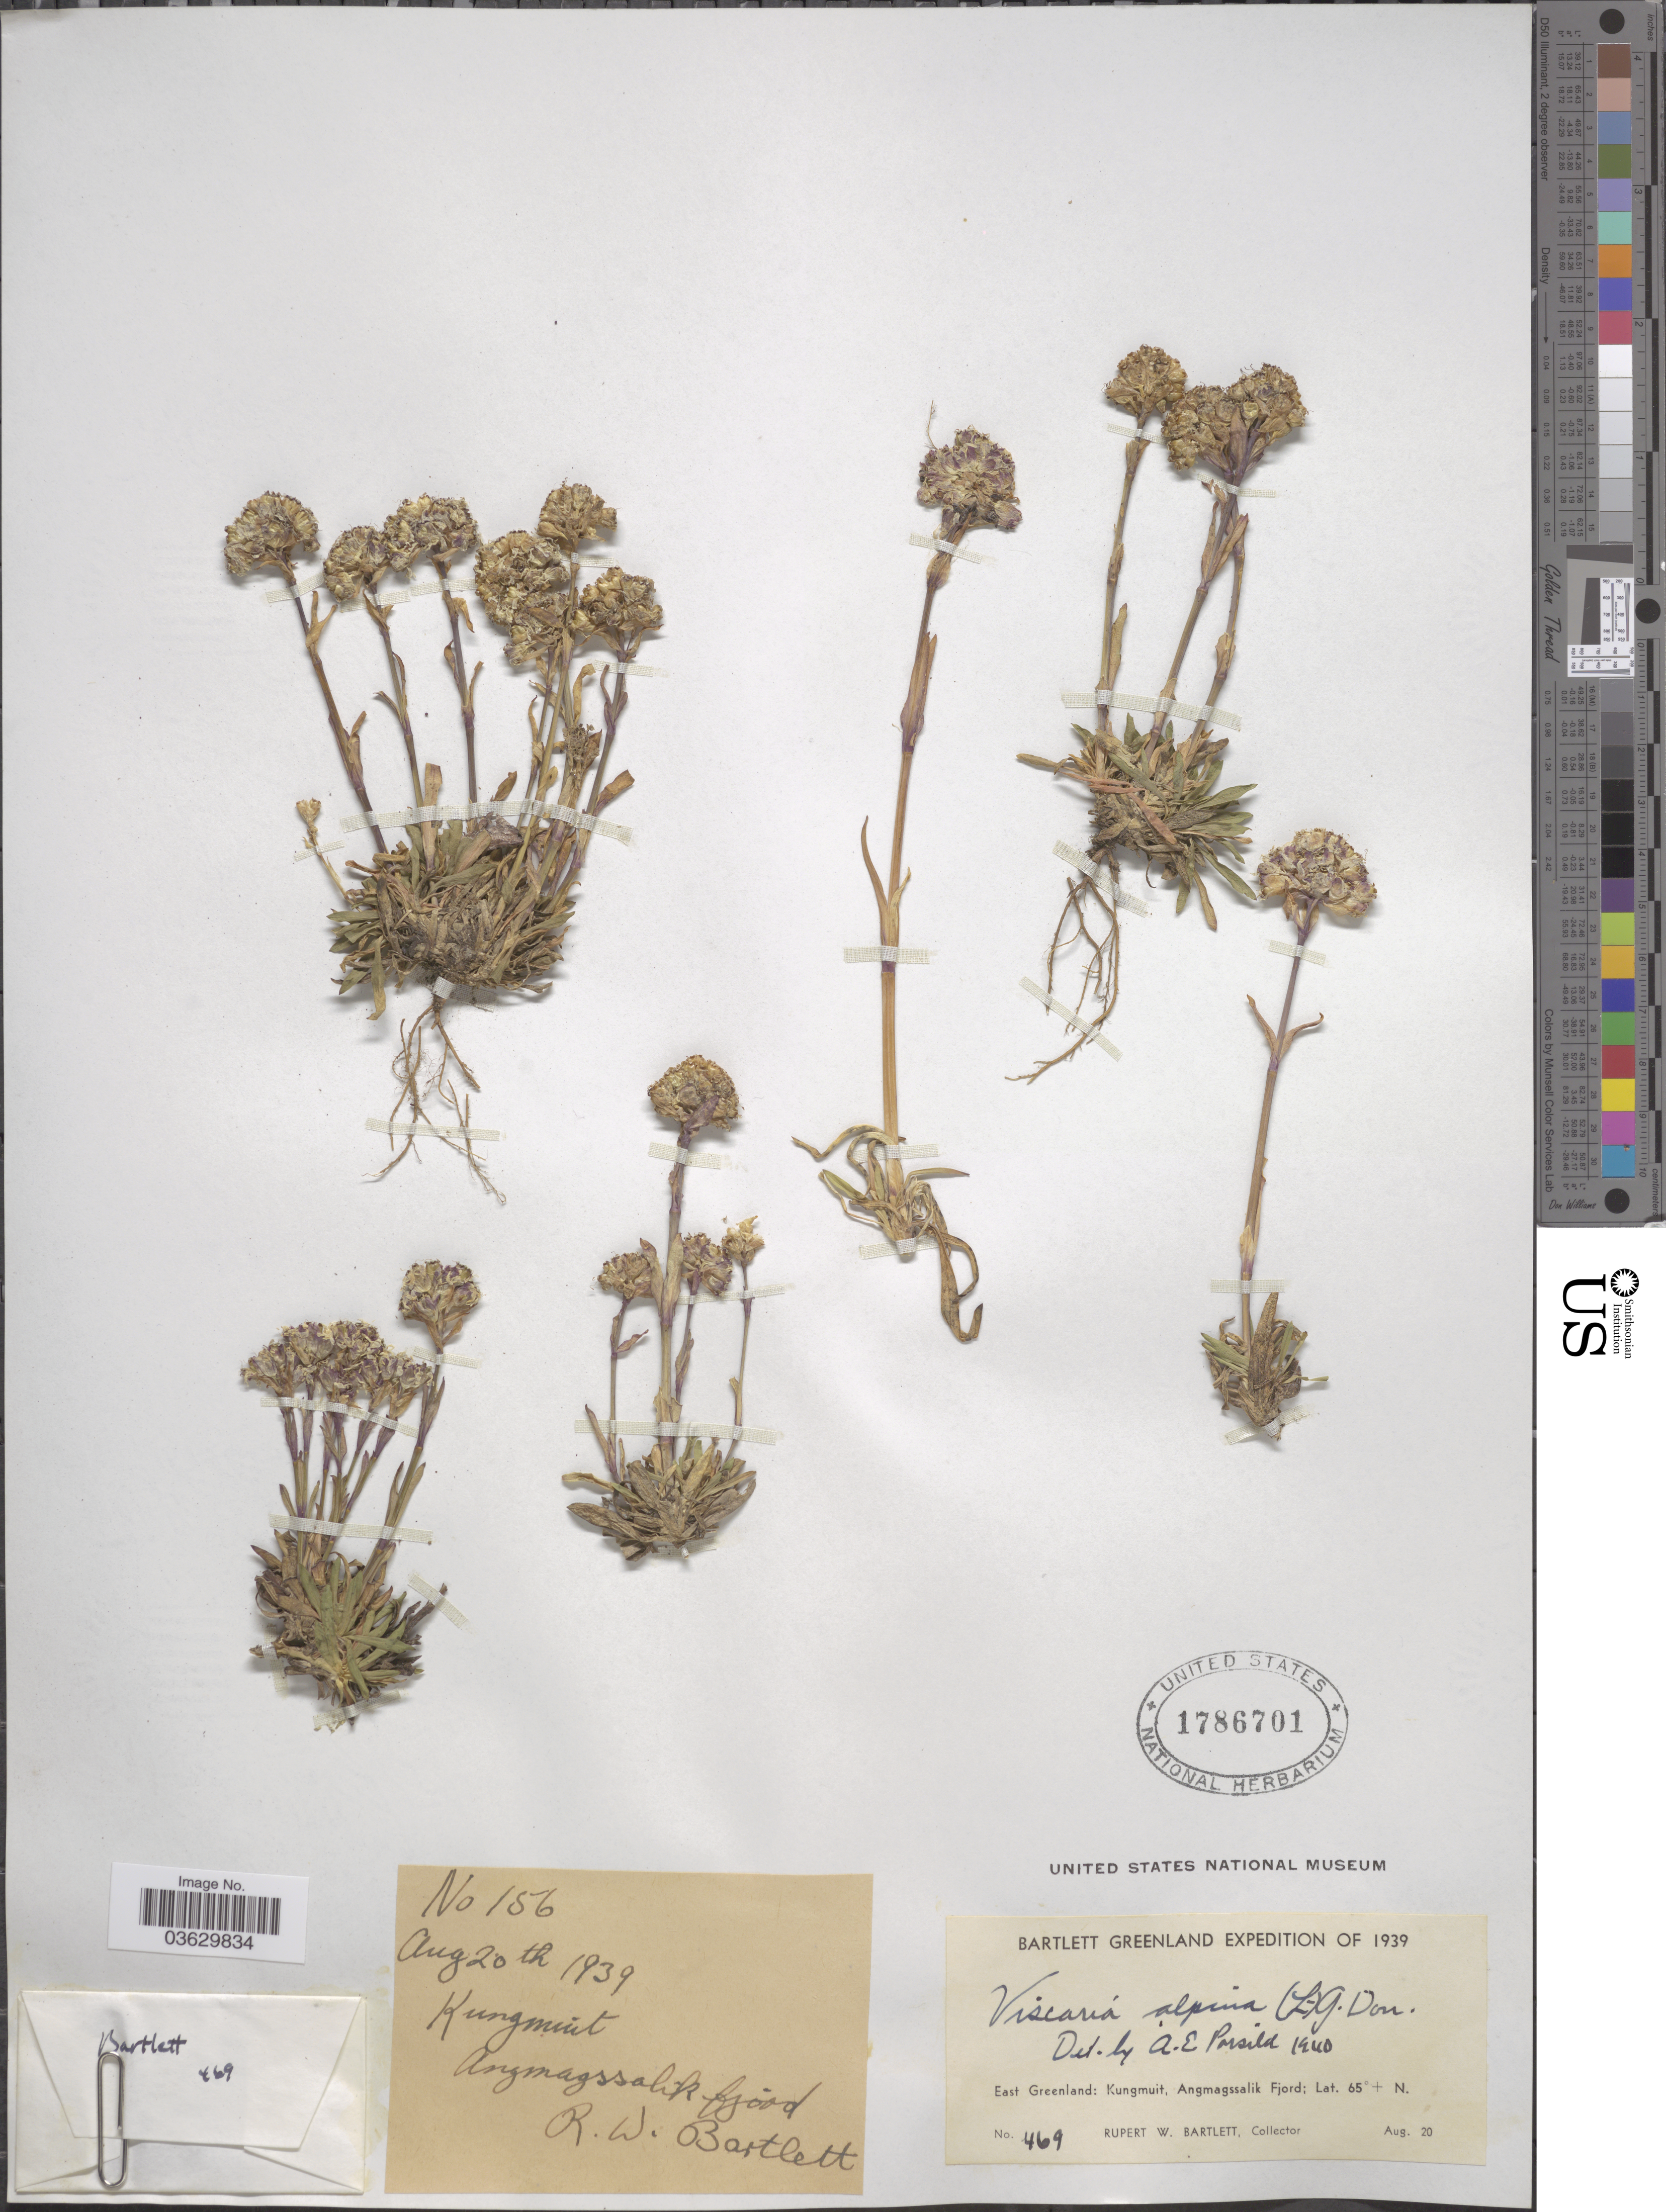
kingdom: Plantae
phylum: Tracheophyta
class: Magnoliopsida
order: Caryophyllales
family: Caryophyllaceae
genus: Viscaria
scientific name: Viscaria alpina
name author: (L.) G. Don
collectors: R. W. Bartlett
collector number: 469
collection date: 1939-08-20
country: Greenland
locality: East Greenland: Kungmuit, Angmagssalik Fjord.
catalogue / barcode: US 1786701